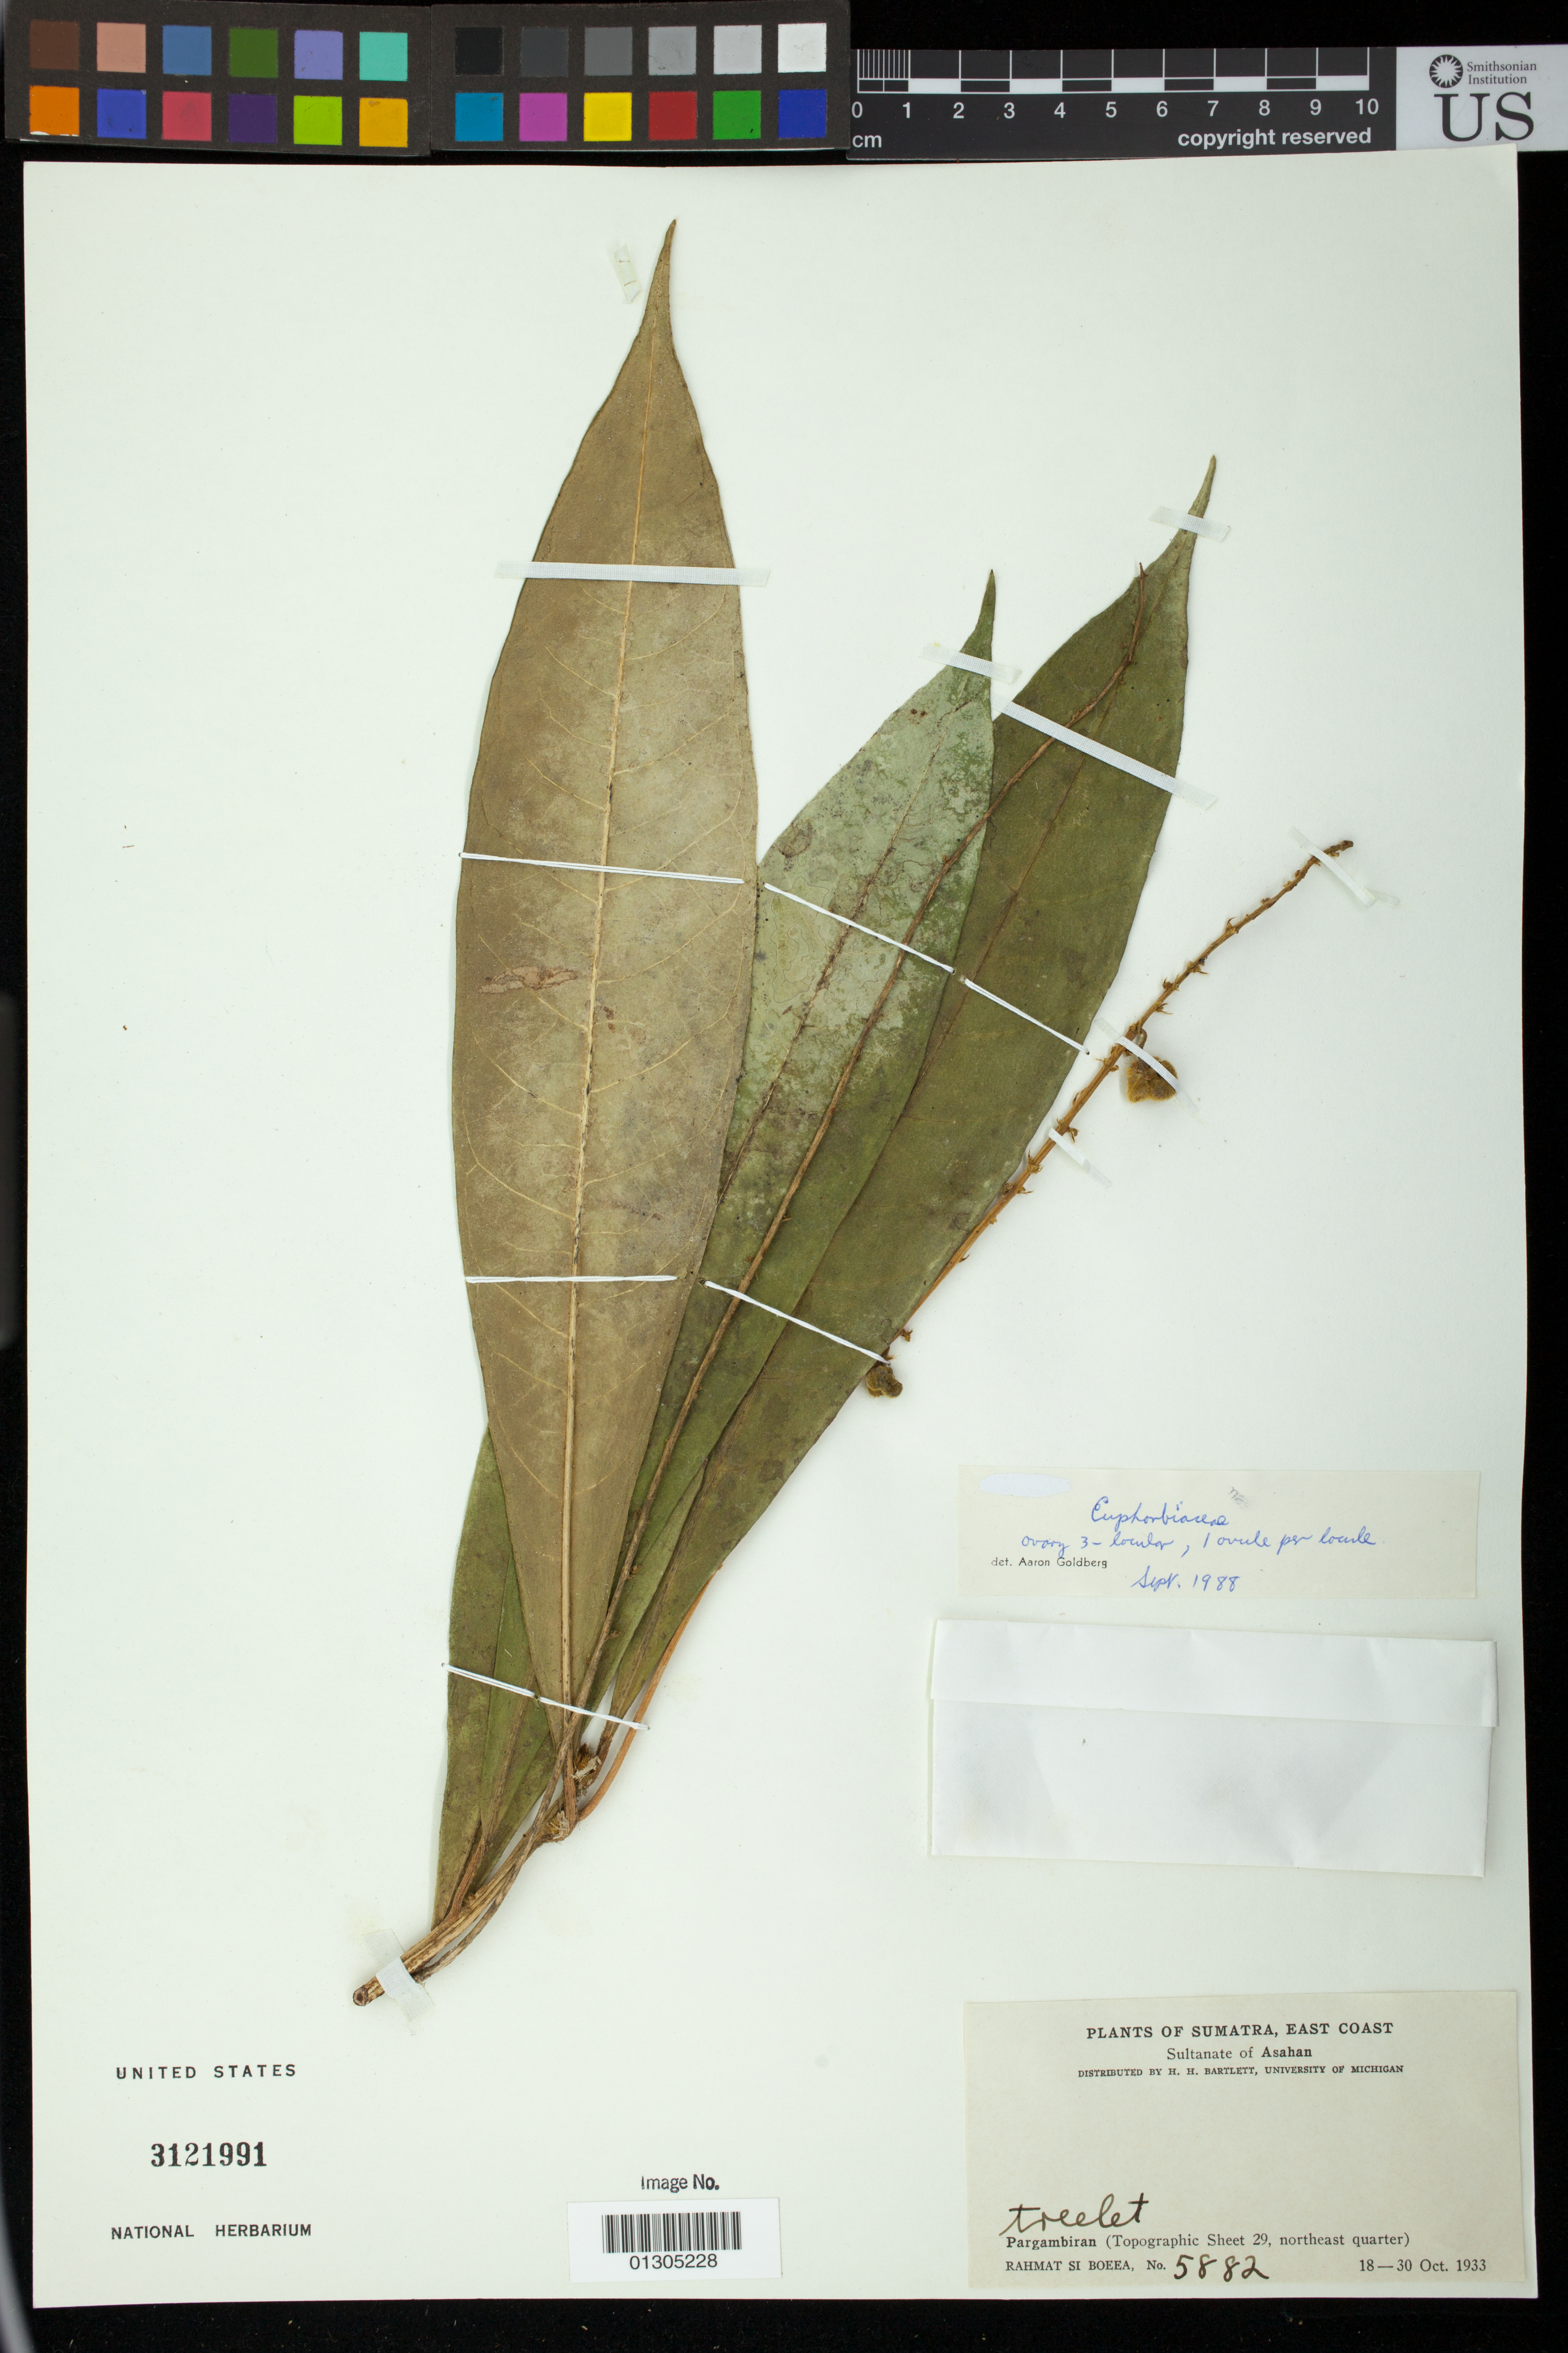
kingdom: Plantae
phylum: Tracheophyta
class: Magnoliopsida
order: Malpighiales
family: Euphorbiaceae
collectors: Rahmat Si Boeea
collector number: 5882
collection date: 1933-10-18/1933-10-30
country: Indonesia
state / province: Sumatra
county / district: Sumatera Utara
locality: Pargambiran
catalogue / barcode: US 3121991